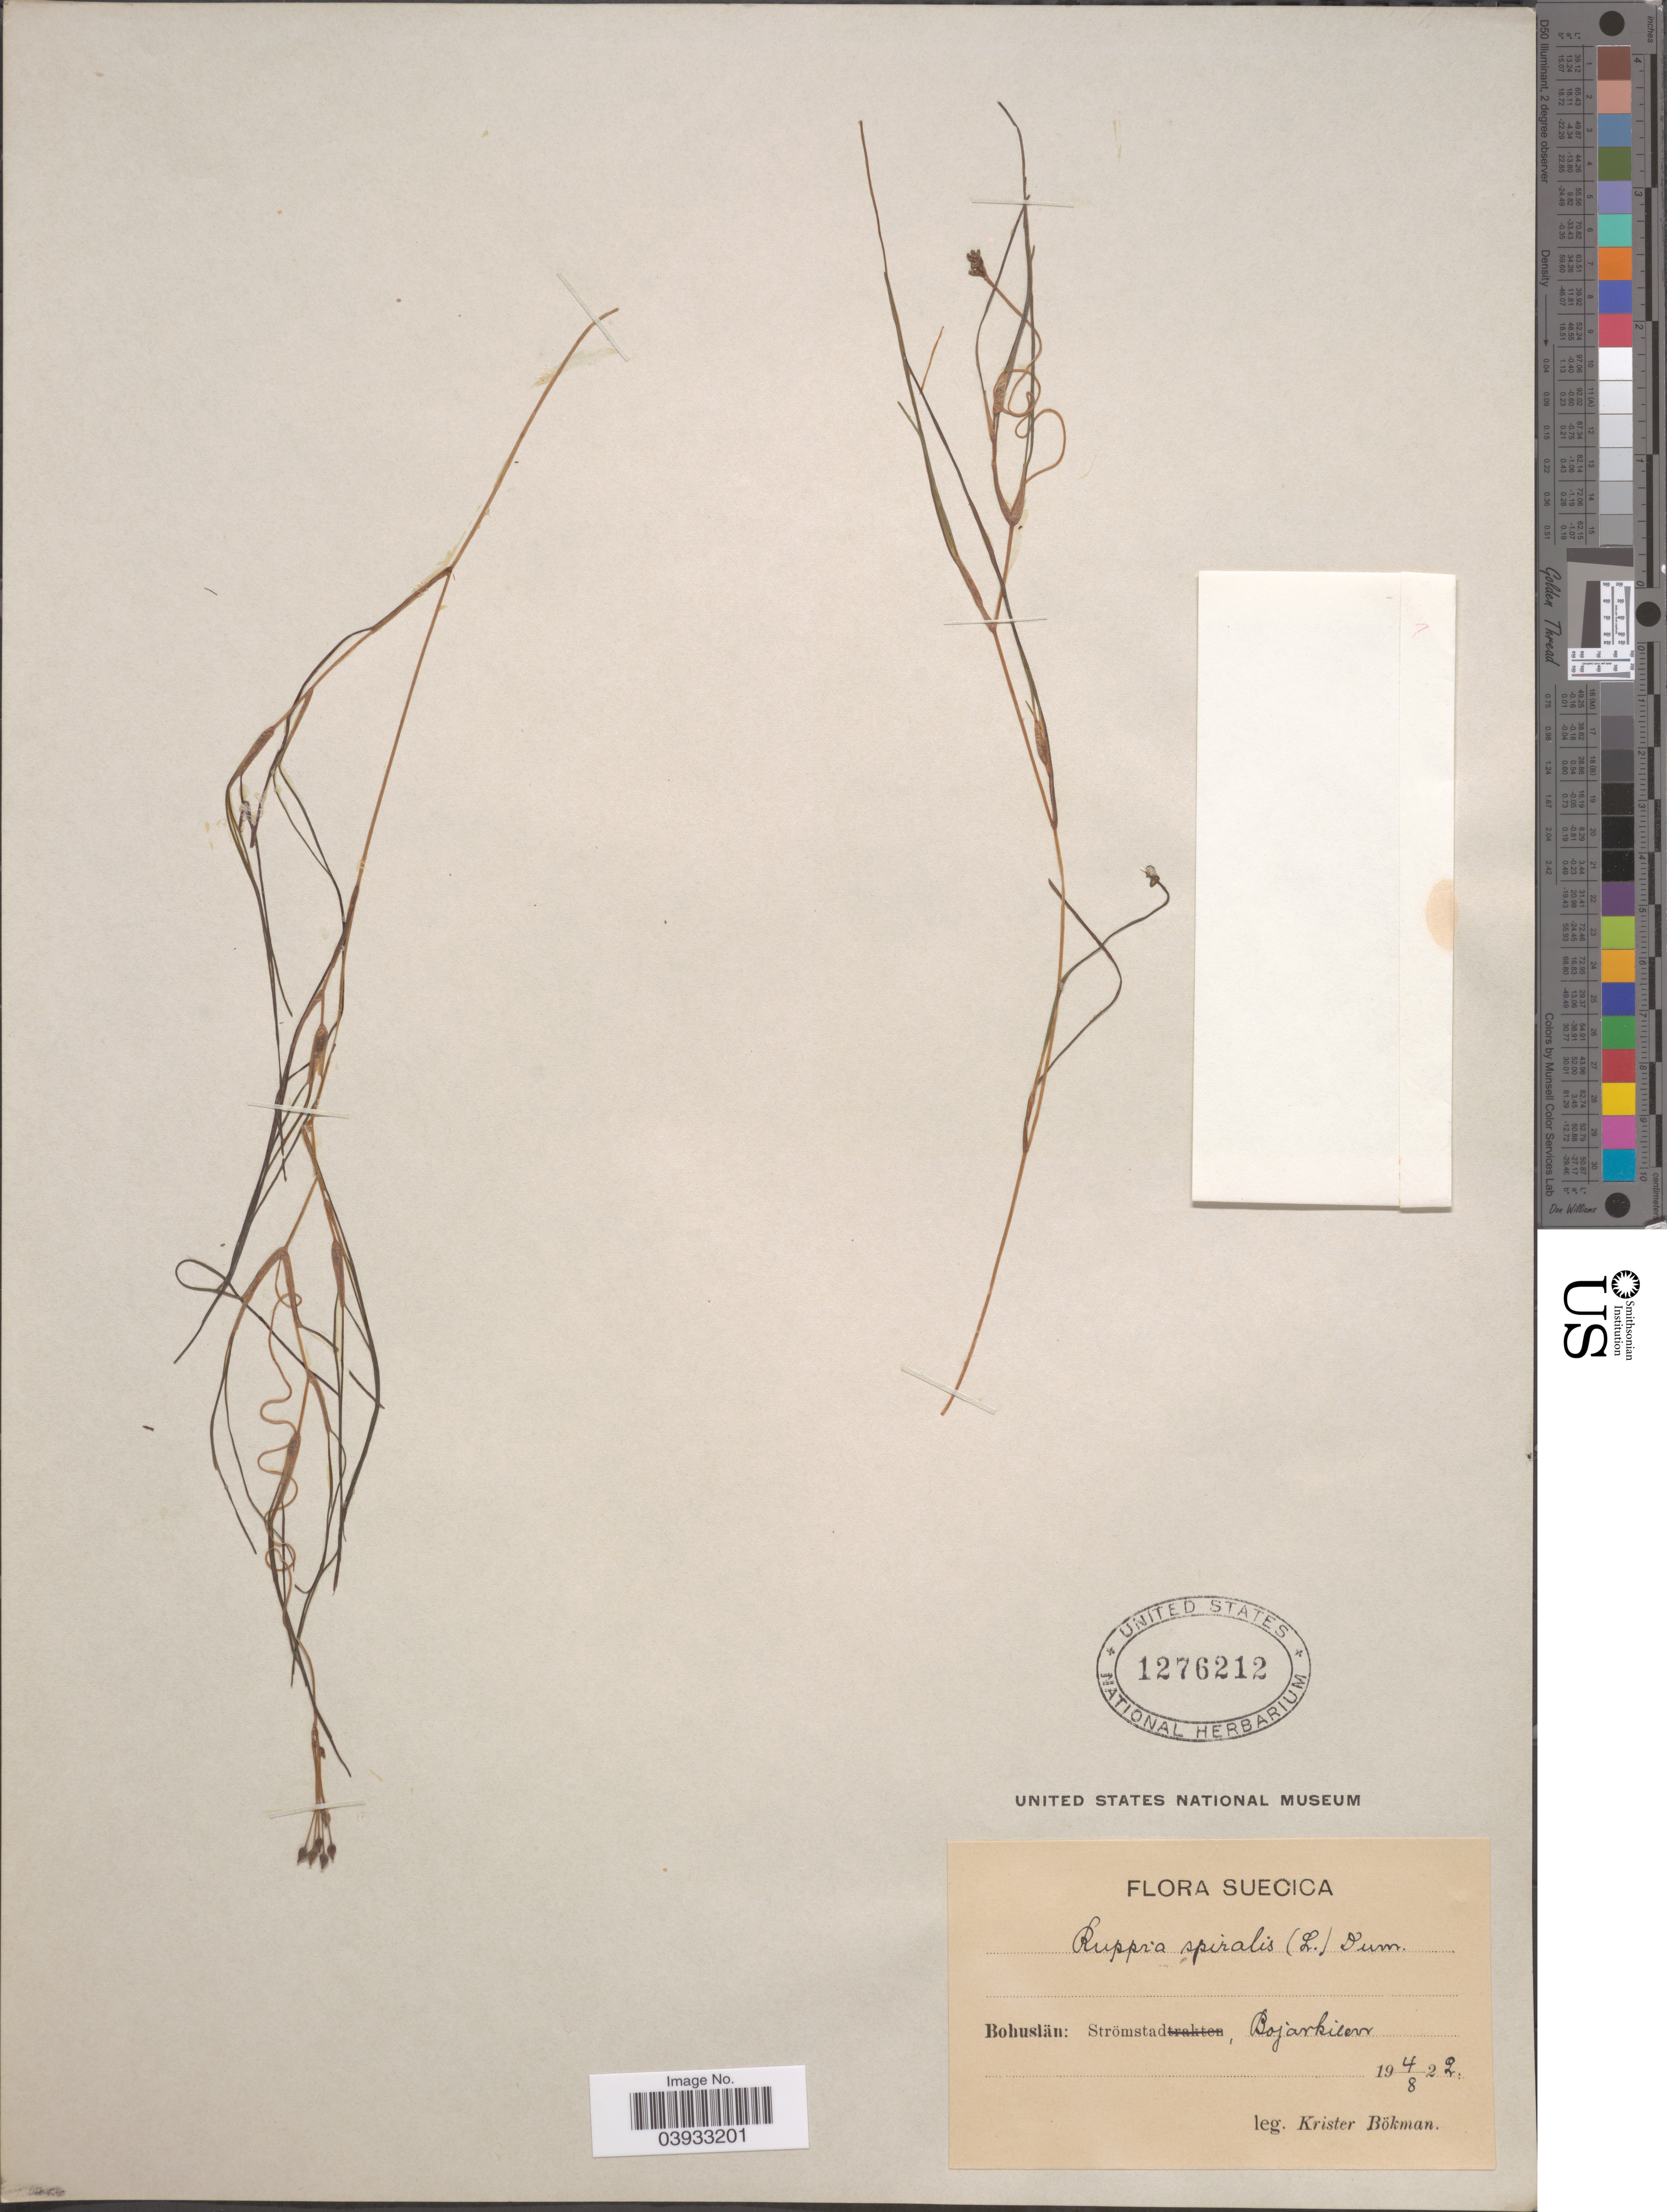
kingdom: Plantae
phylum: Tracheophyta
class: Liliopsida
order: Alismatales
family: Ruppiaceae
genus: Ruppia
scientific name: Ruppia spiralis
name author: L. ex Dumort.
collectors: K. Bökman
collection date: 1922-08-04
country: Sweden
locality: Suecica. Bohuslän: Strömstad, BOjarkiem.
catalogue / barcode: US 1276212